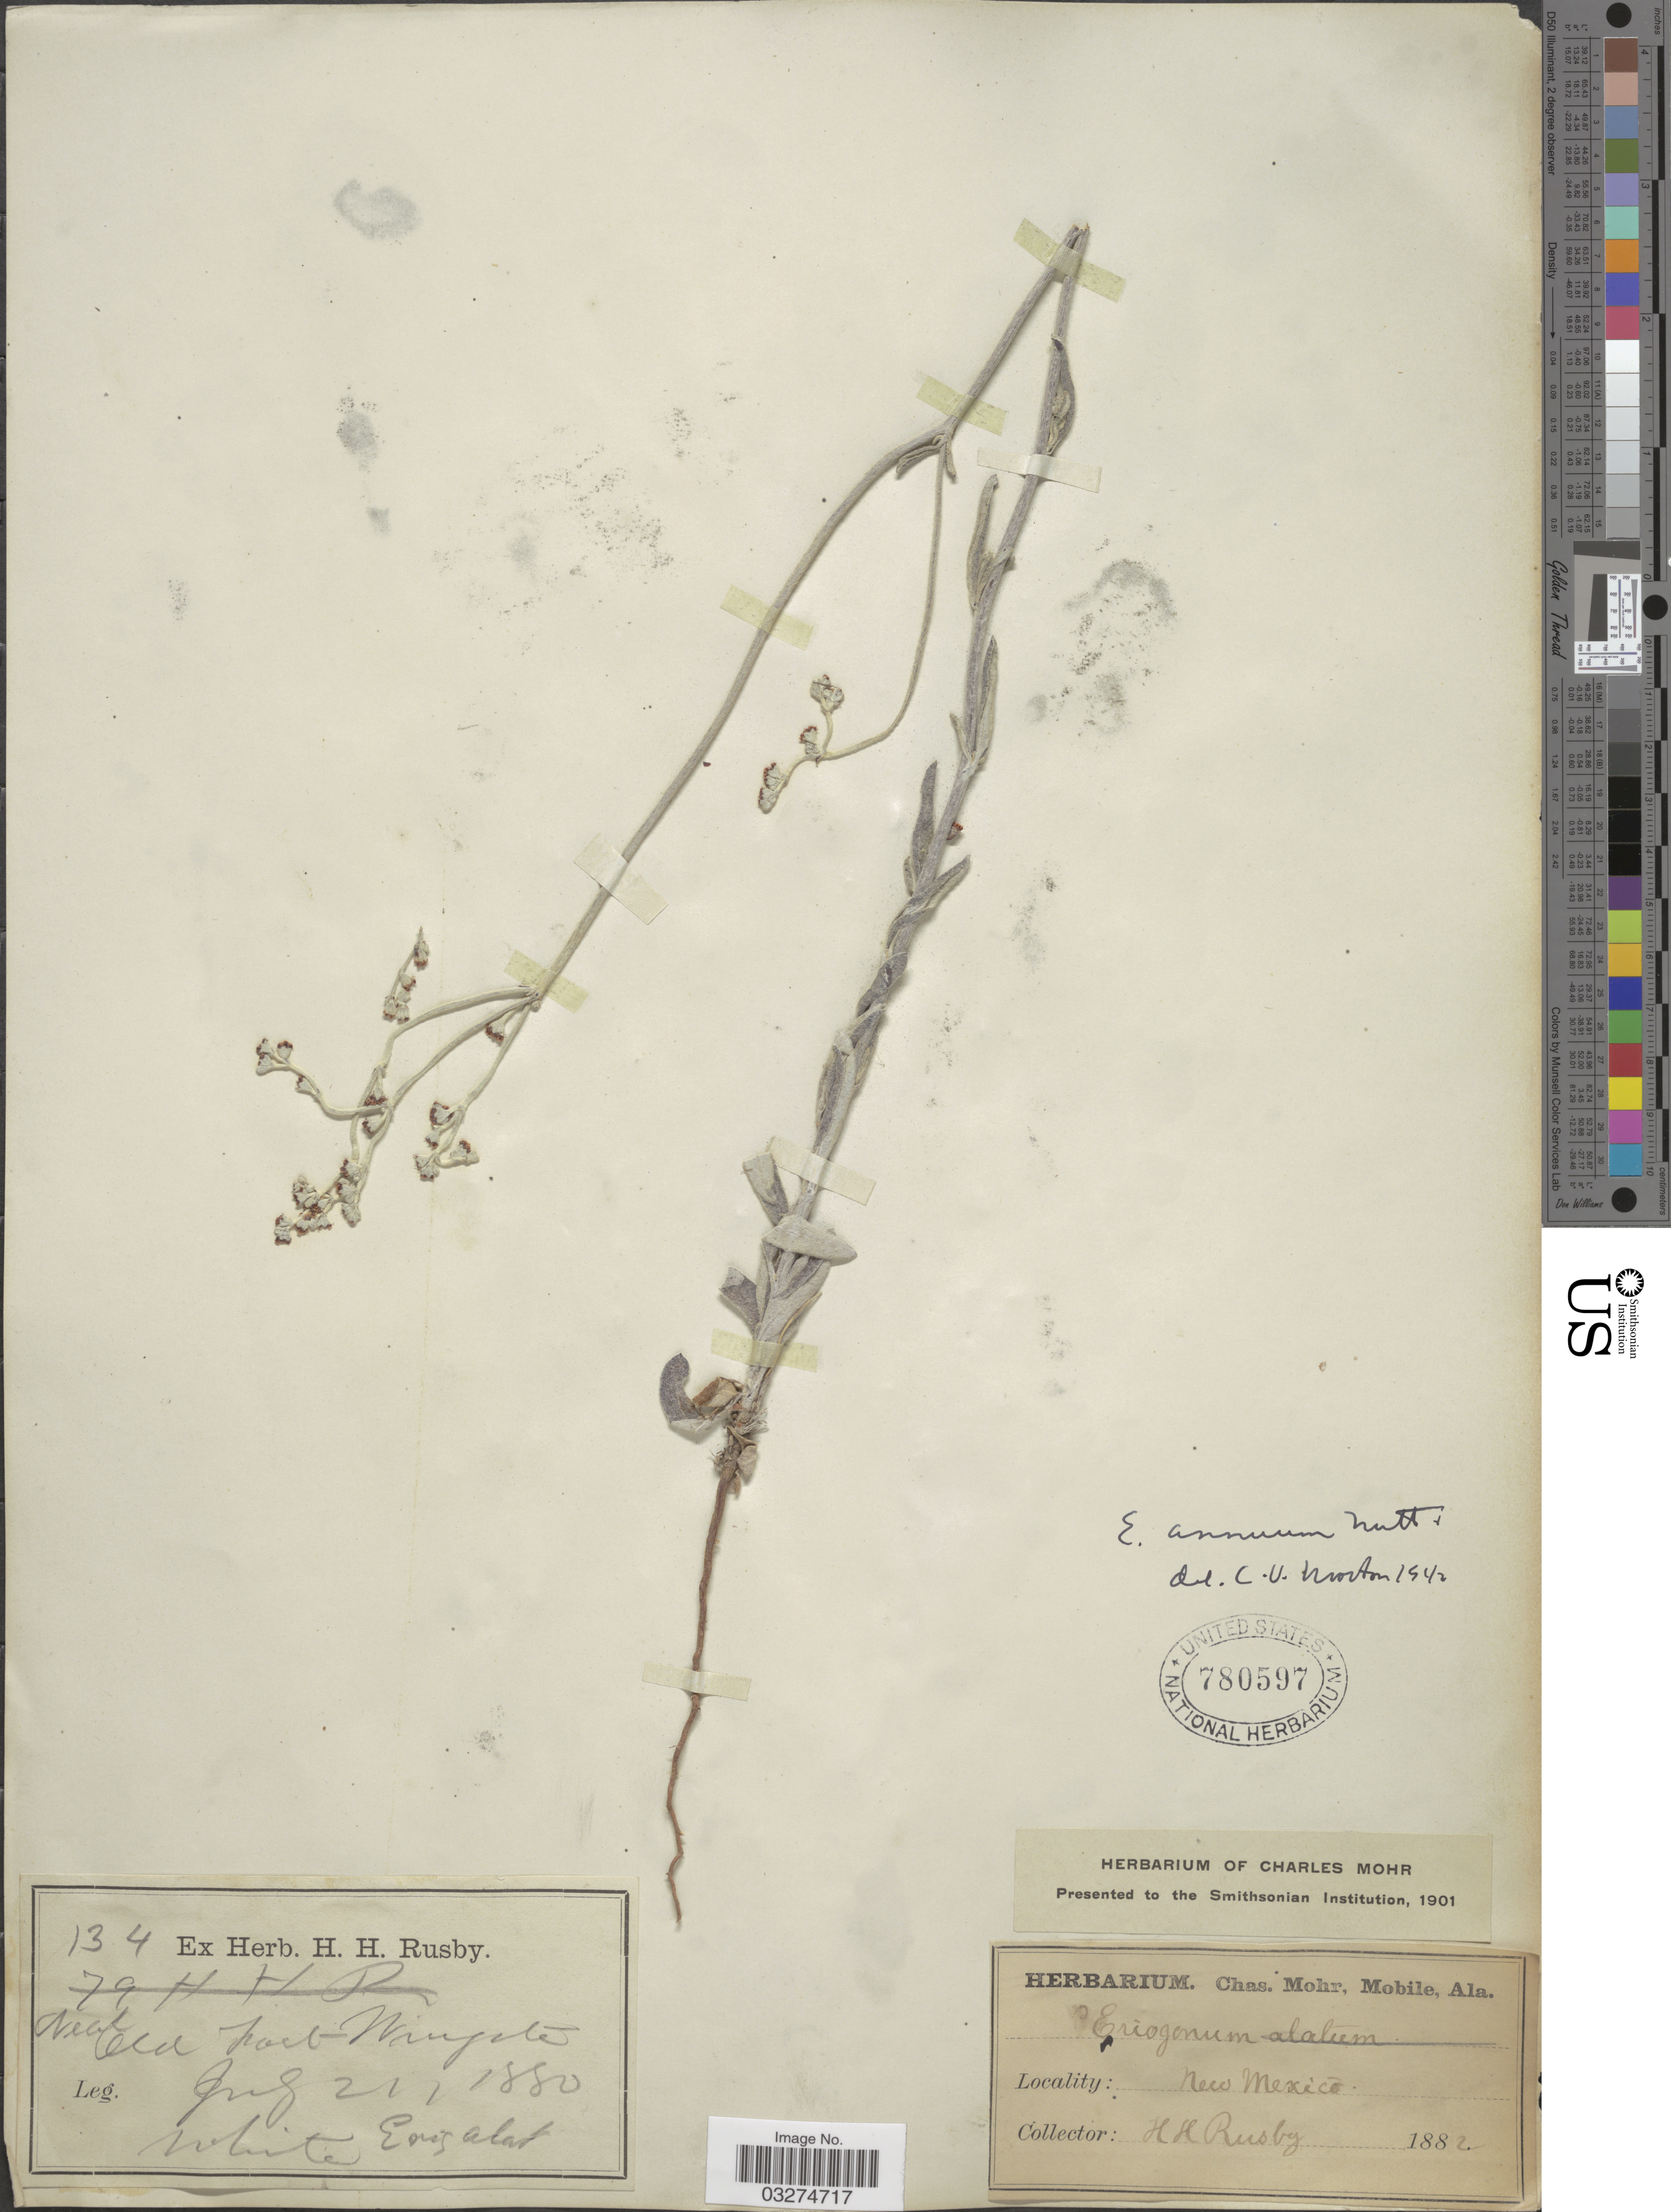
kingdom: Plantae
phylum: Tracheophyta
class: Magnoliopsida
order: Caryophyllales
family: Polygonaceae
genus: Eriogonum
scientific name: Eriogonum annuum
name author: Nutt.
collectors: H. H. Rusby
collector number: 134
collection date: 1880-07-21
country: United States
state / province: New Mexico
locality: Near old Fort-Wingate.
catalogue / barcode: US 780597